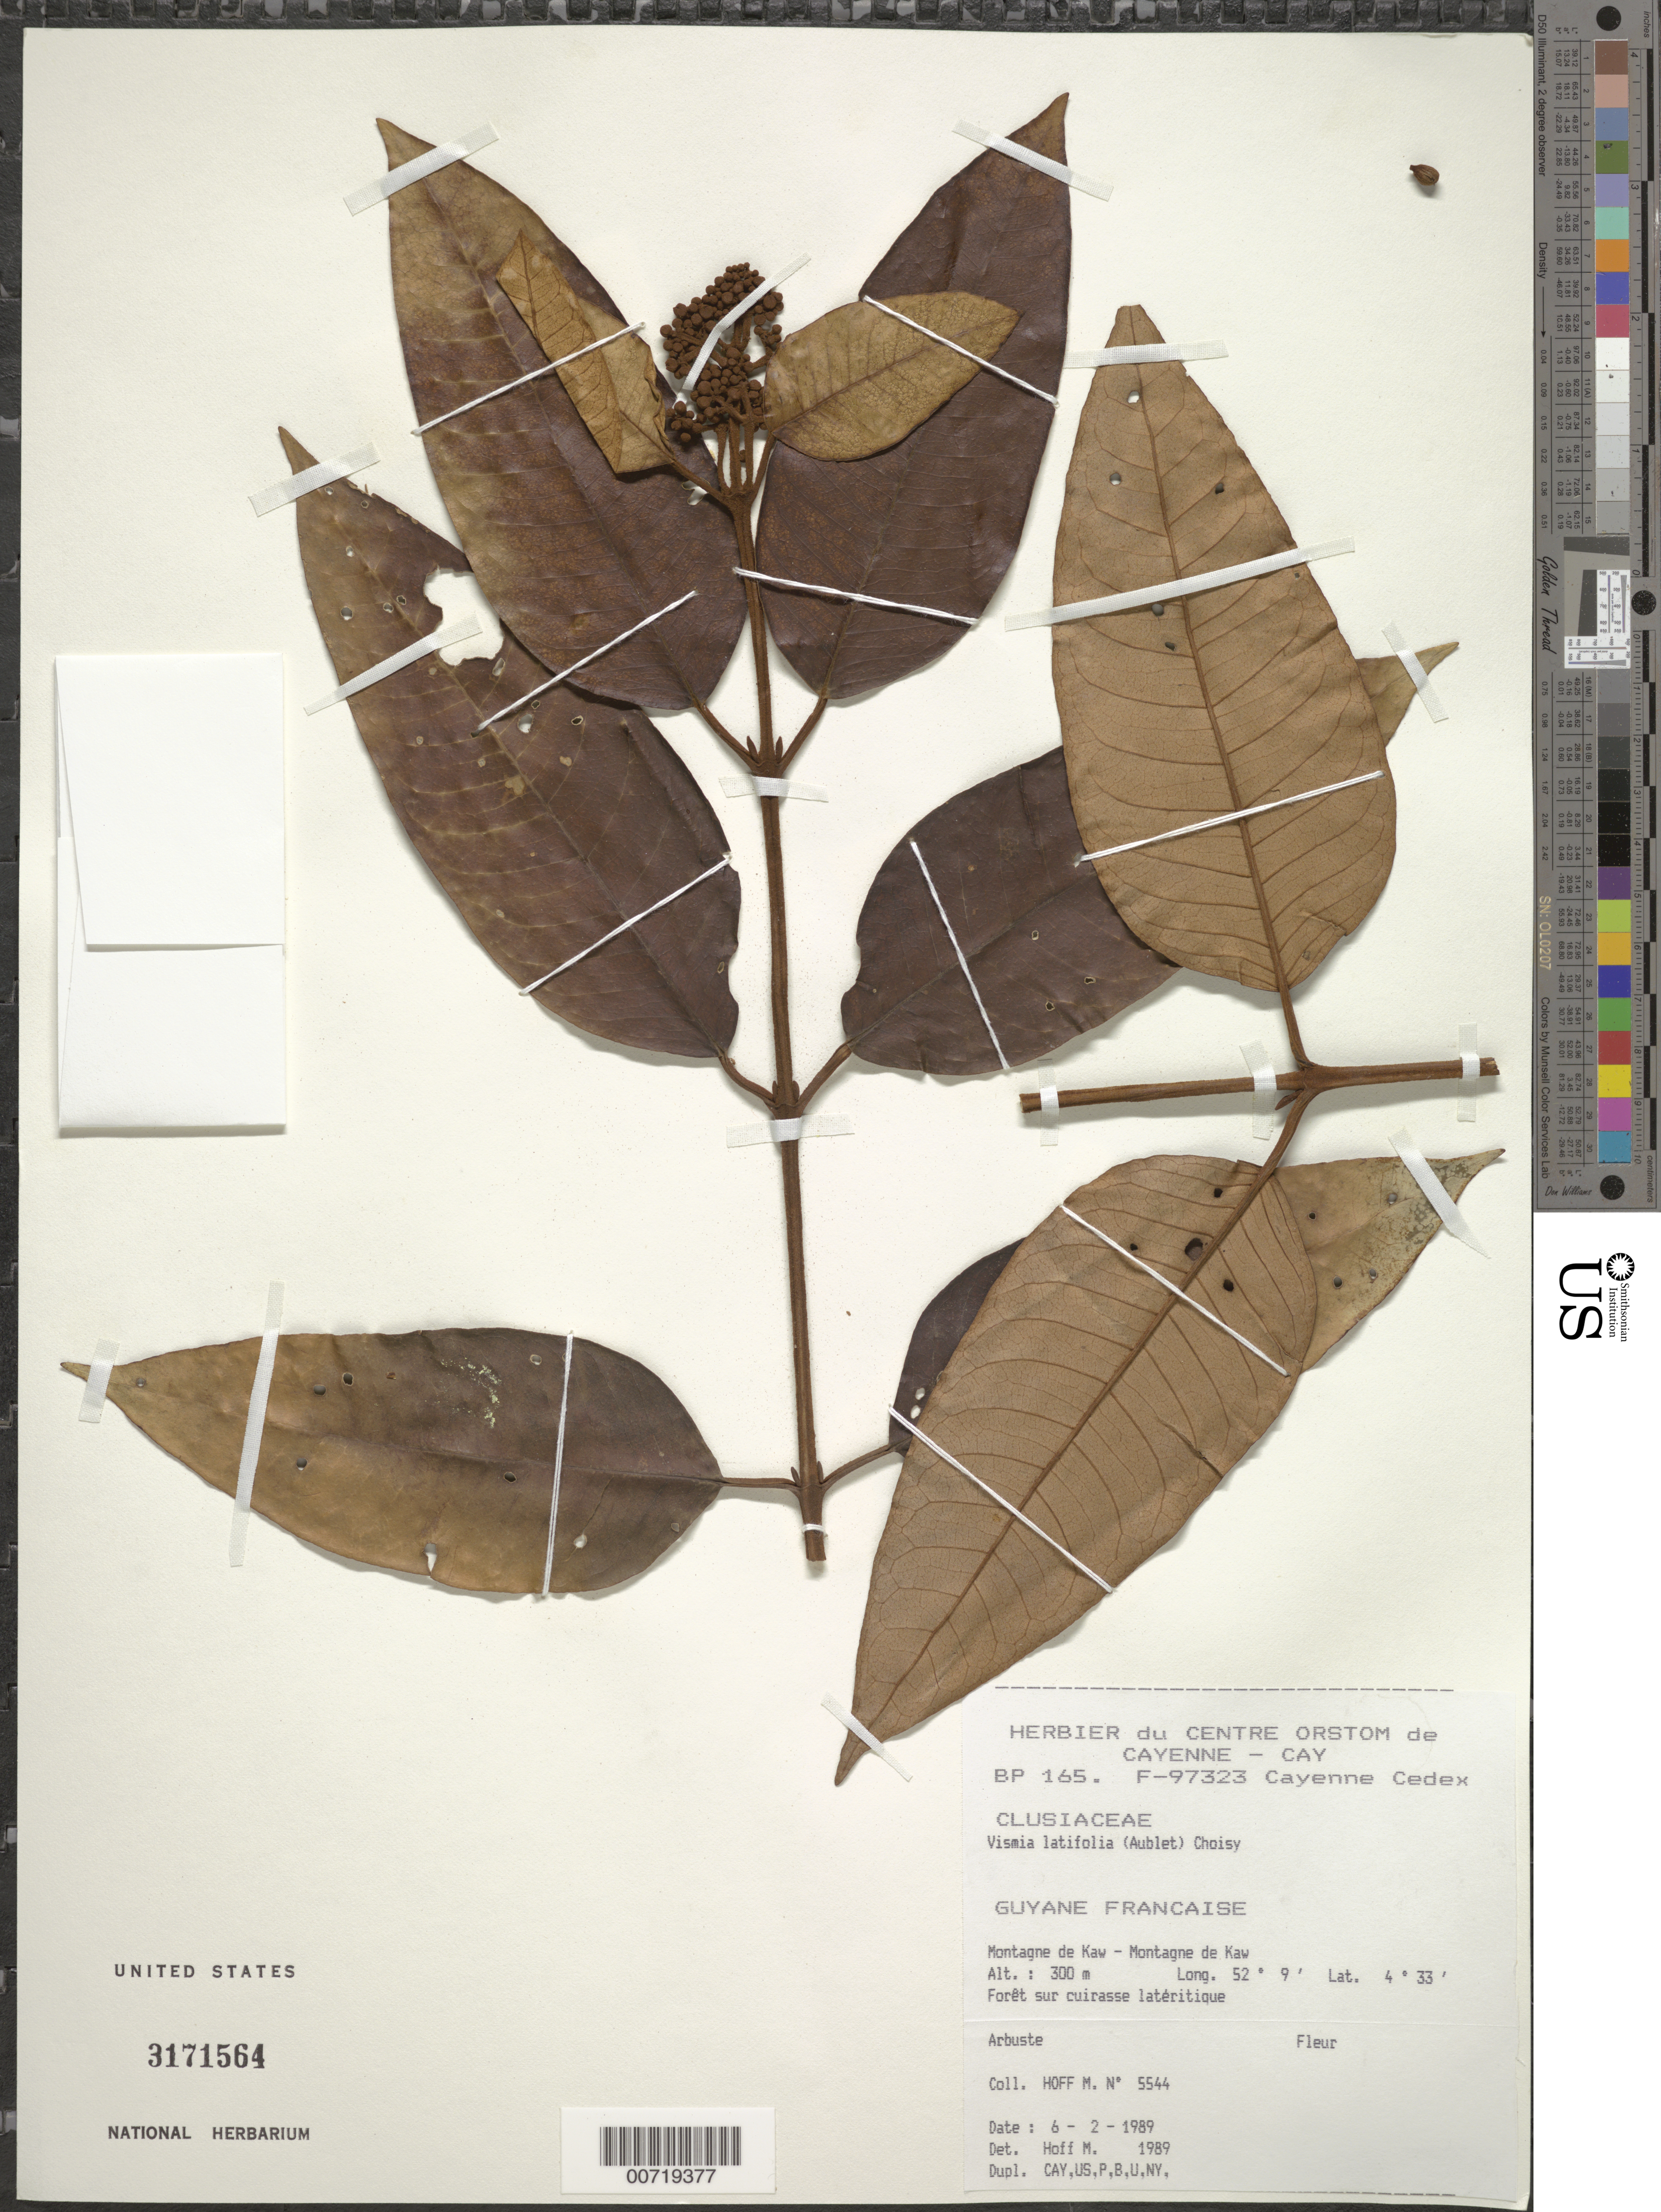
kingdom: Plantae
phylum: Tracheophyta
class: Magnoliopsida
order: Malpighiales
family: Hypericaceae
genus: Vismia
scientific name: Vismia latifolia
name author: (Aubl.) Choisy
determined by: Hoff, M.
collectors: M. Hoff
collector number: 5544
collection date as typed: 6-Feb-89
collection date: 1989-02-06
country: French Guiana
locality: Montagne de Kaw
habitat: Forêt sur cuirasse latéritique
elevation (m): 300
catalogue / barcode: US 3171564